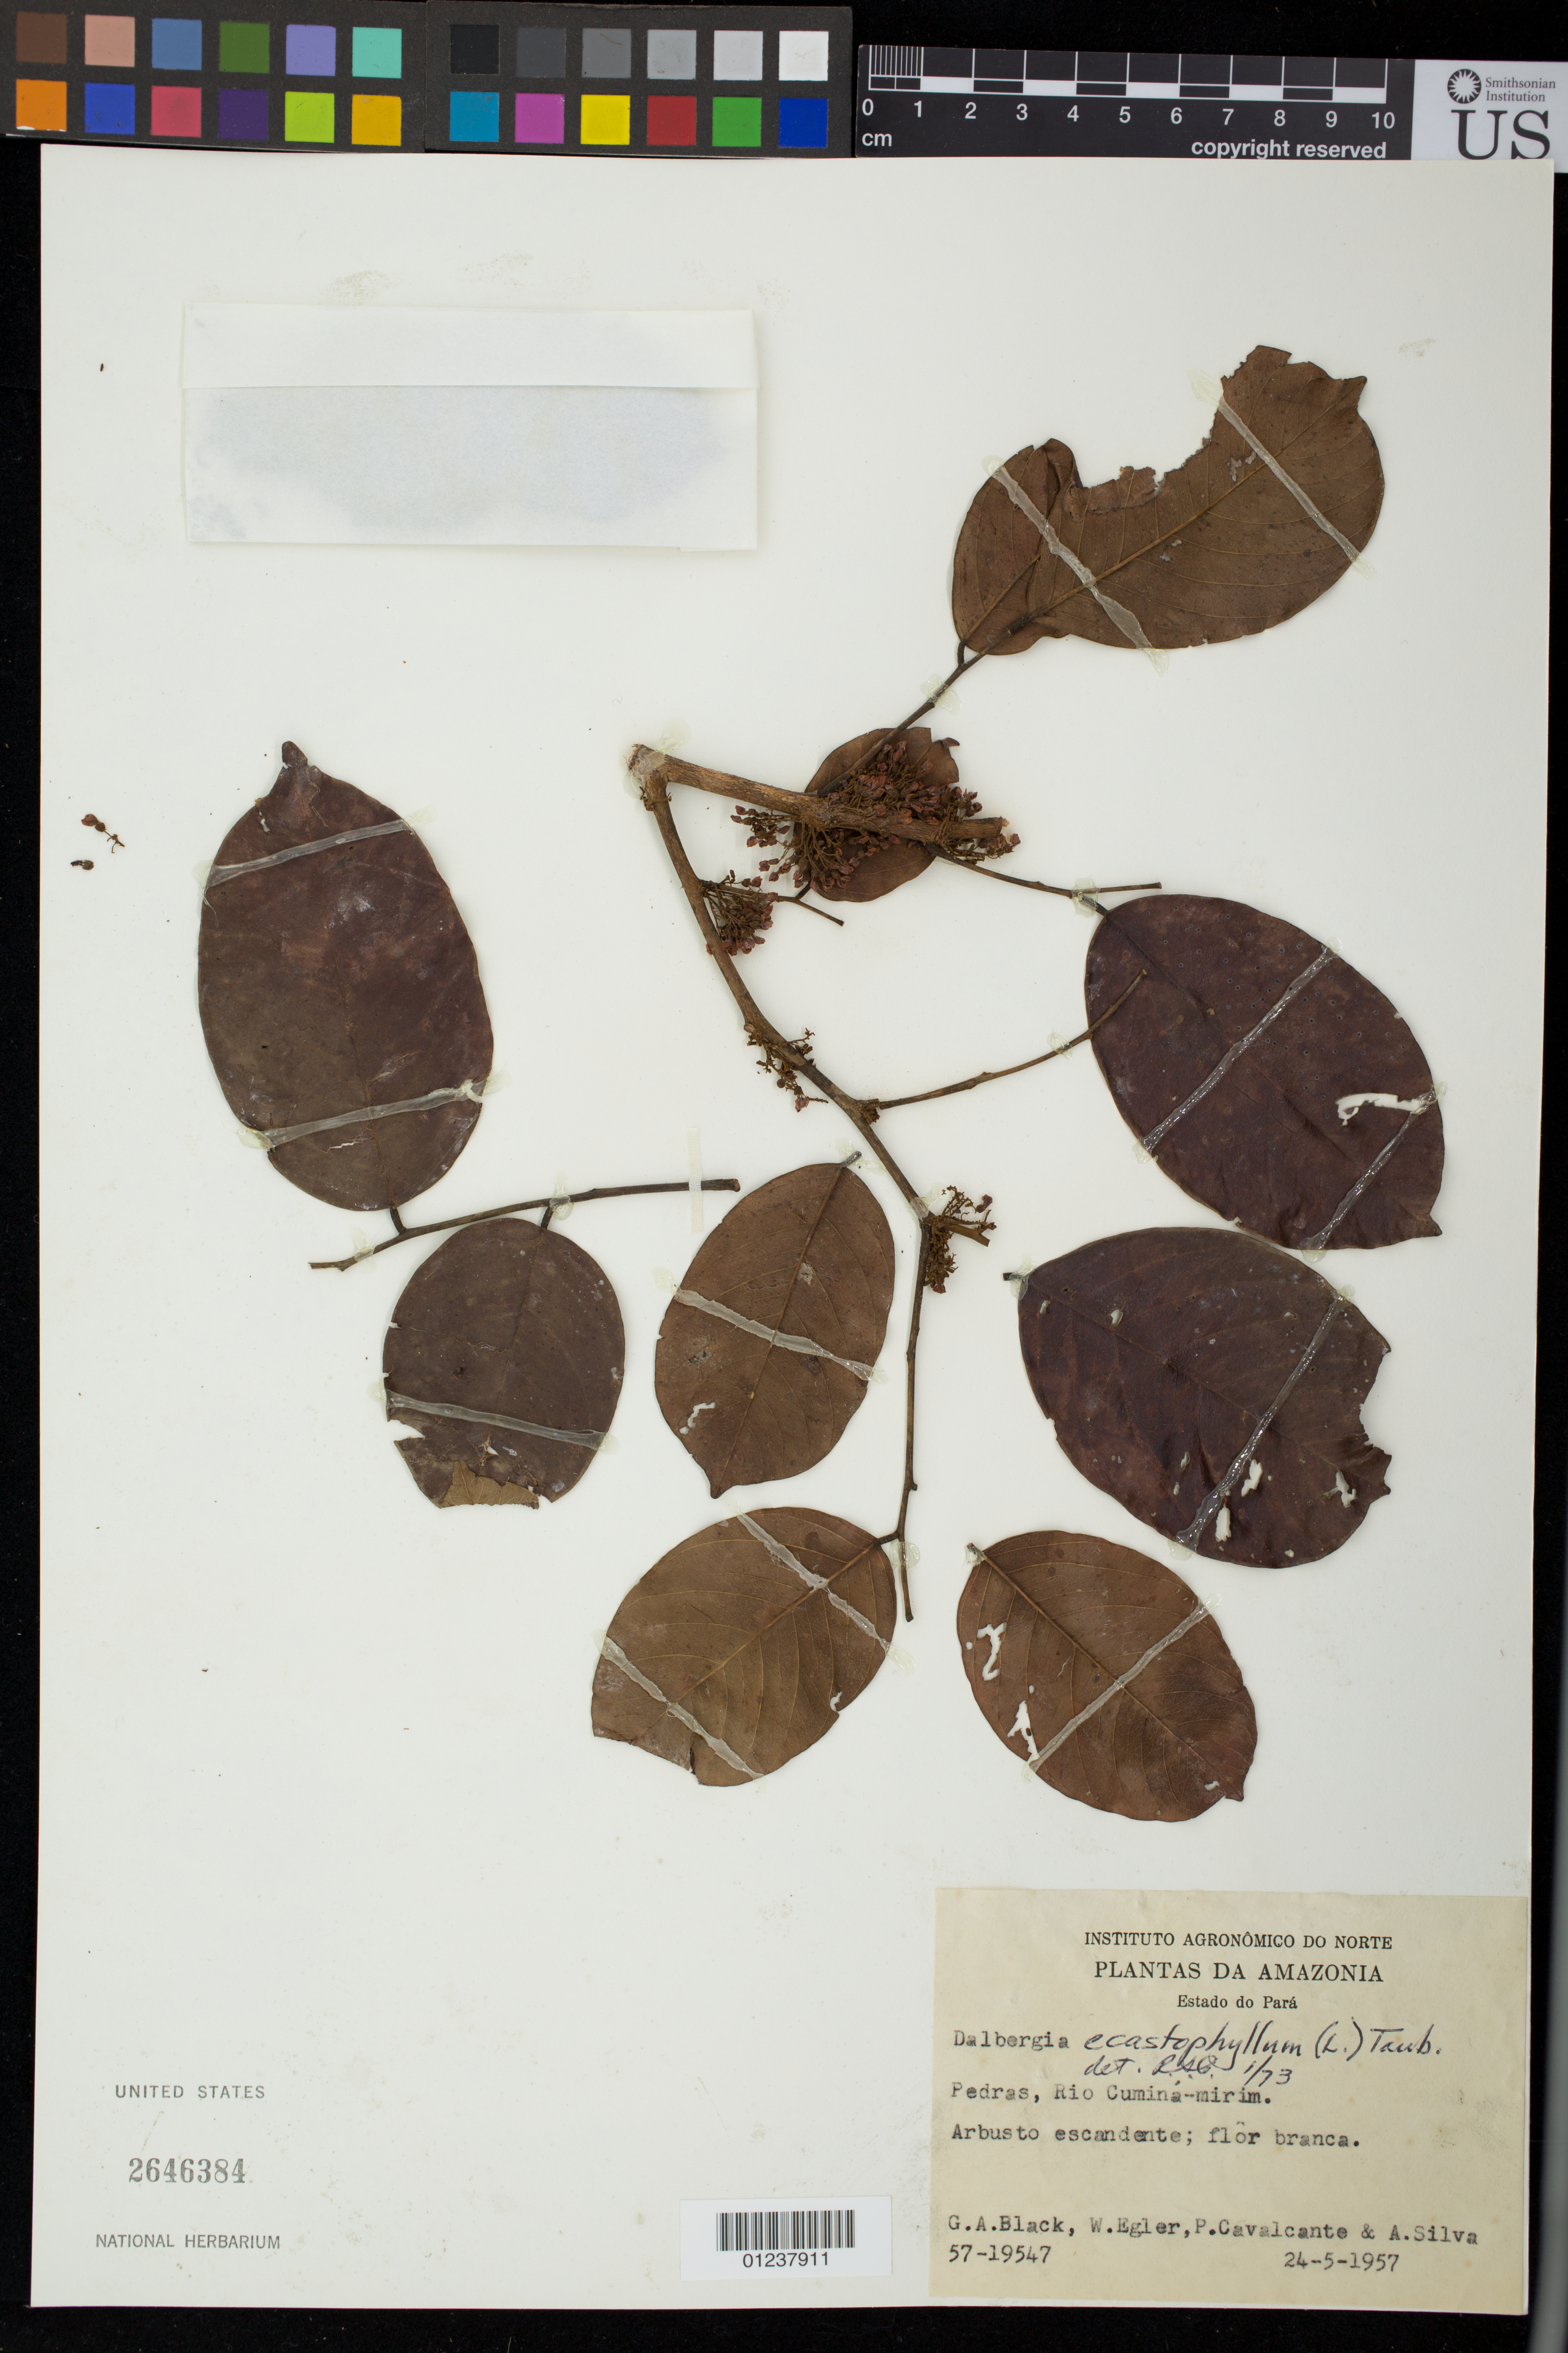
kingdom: Plantae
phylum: Tracheophyta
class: Magnoliopsida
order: Fabales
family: Fabaceae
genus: Dalbergia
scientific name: Dalbergia ecastaphyllum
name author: (L.) Taub.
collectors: G. A. Black, W. A. Egler, P. B. Cavalcante & A. Silva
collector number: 57-19547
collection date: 1957-05-24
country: Brazil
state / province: Para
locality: Pedras, Rio Cumina-mirim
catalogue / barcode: US 2646384